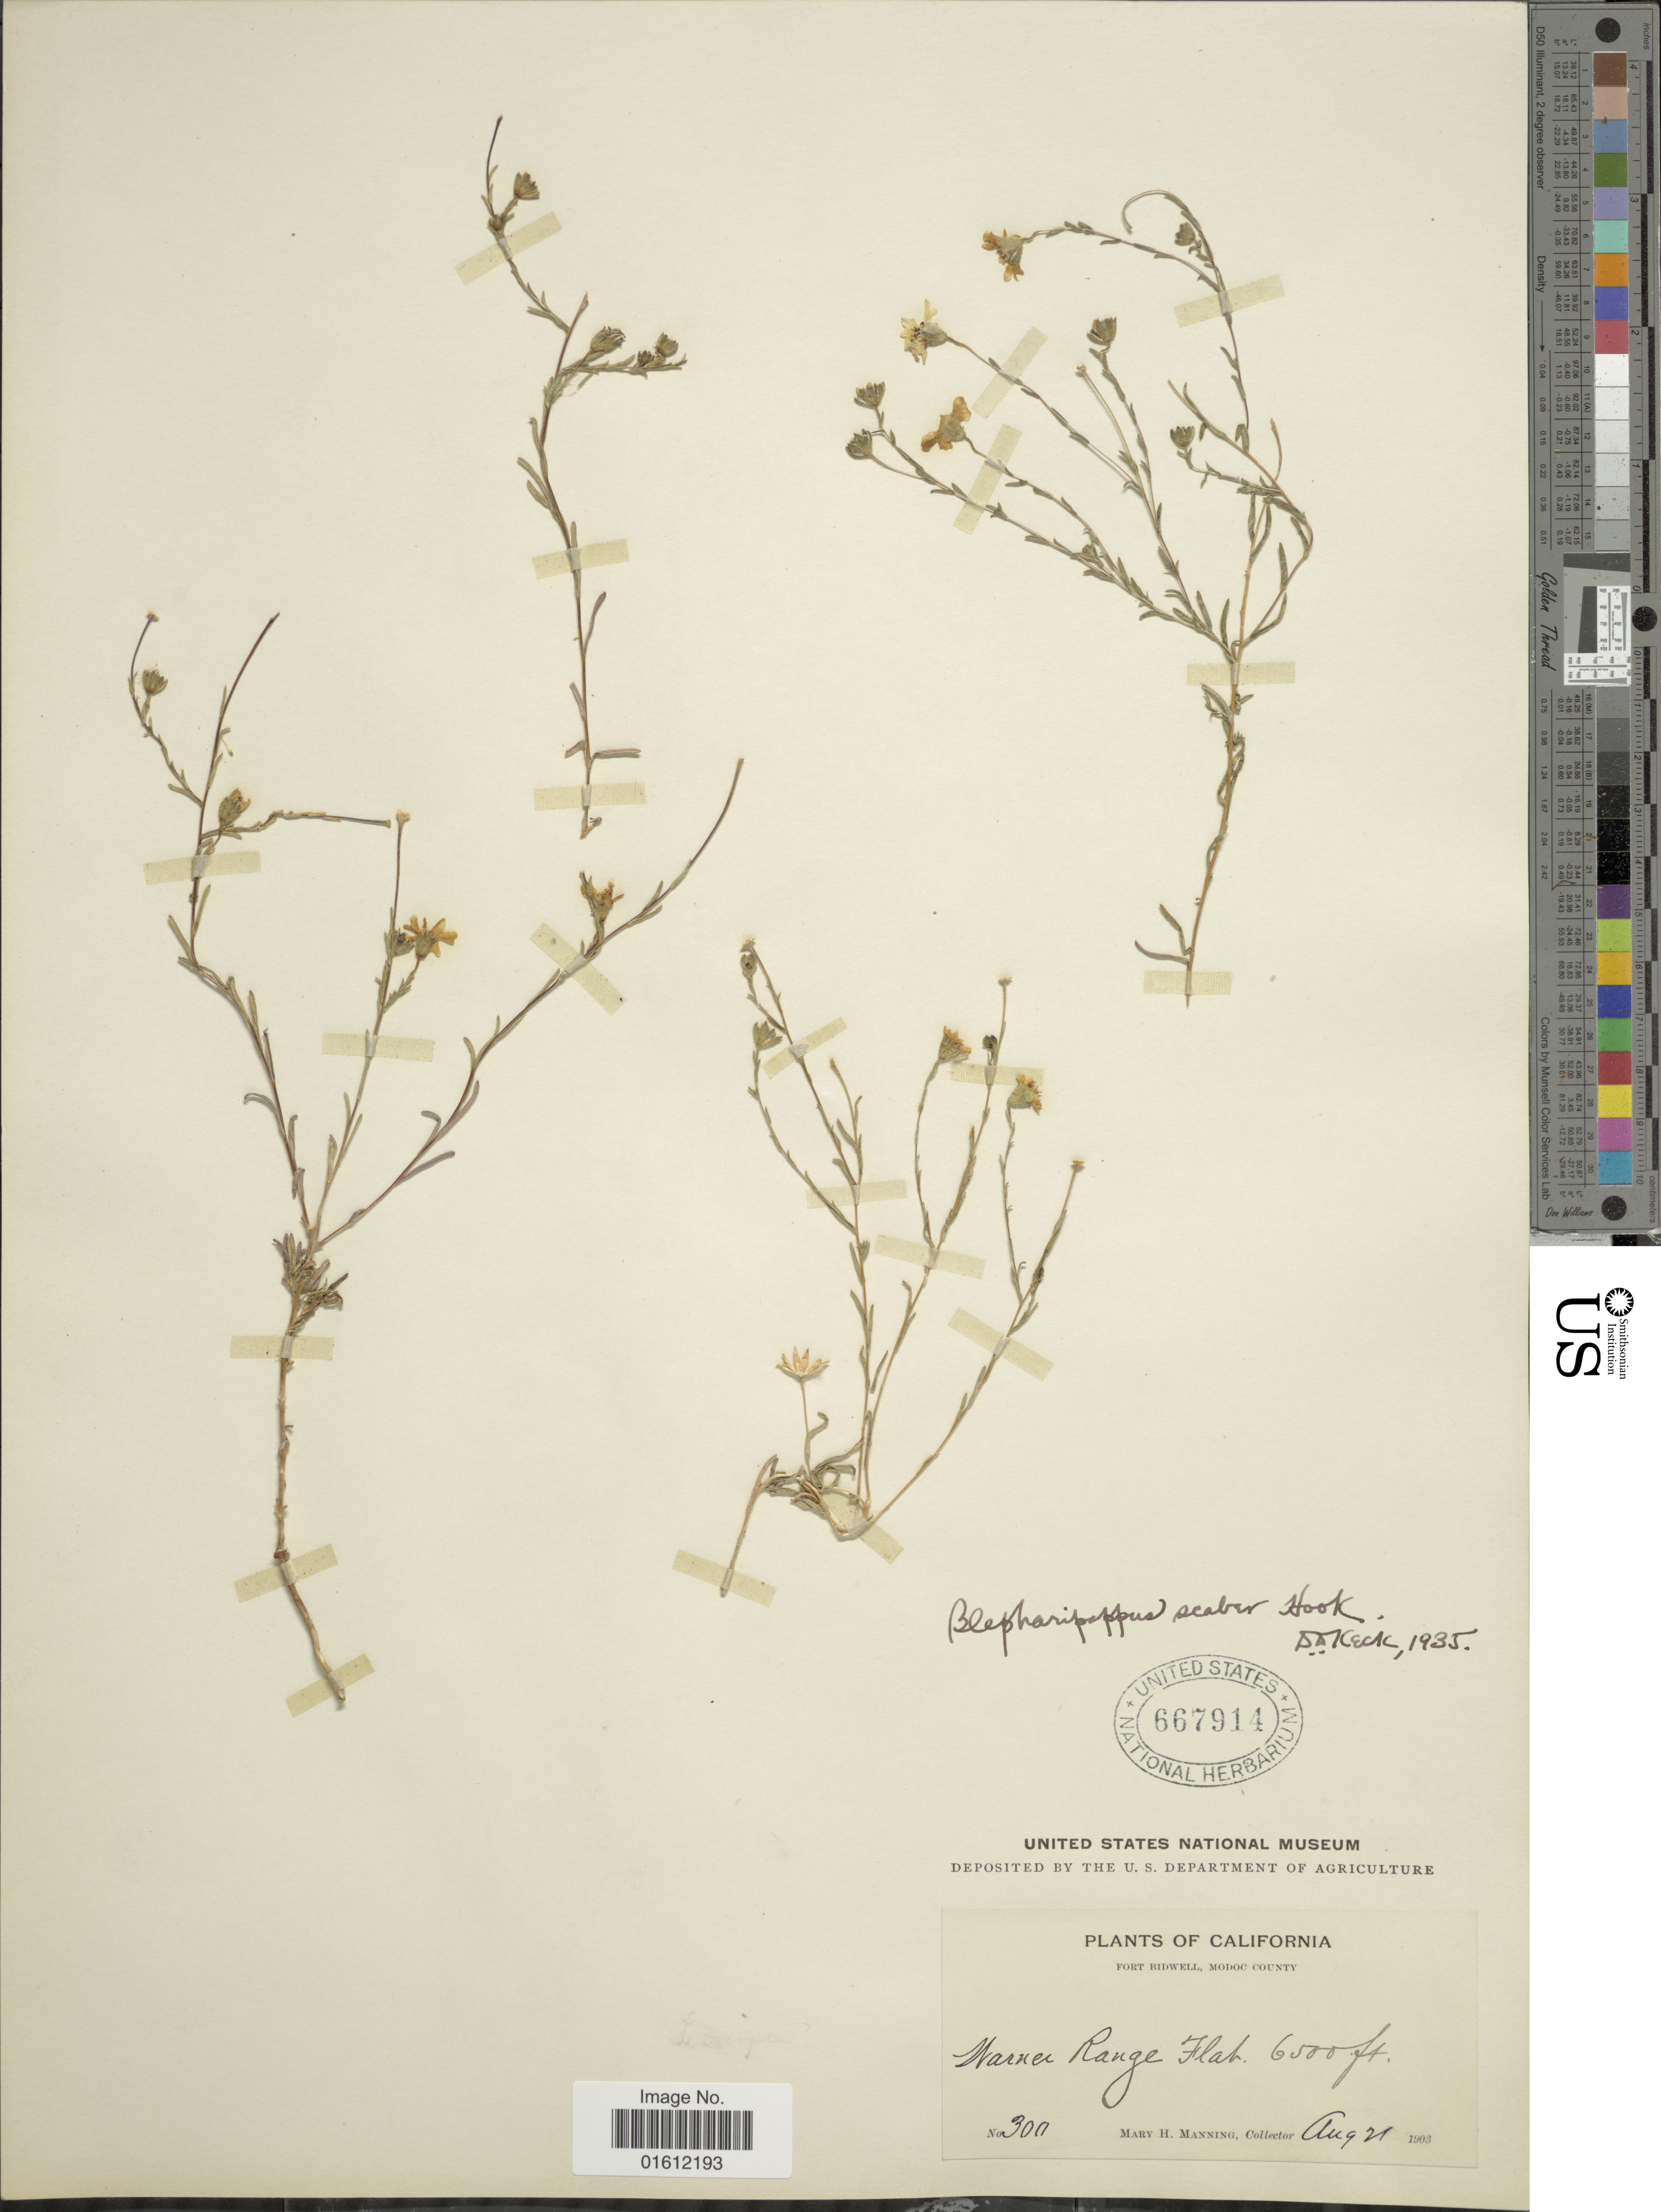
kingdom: Plantae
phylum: Tracheophyta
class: Magnoliopsida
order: Asterales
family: Asteraceae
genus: Blepharipappus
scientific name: Blepharipappus scaber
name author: Hook.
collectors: M. Manning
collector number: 300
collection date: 1903-08-21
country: United States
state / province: California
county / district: Modoc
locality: Fort Bidwell, Modoc County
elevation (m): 1981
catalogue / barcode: US 667914